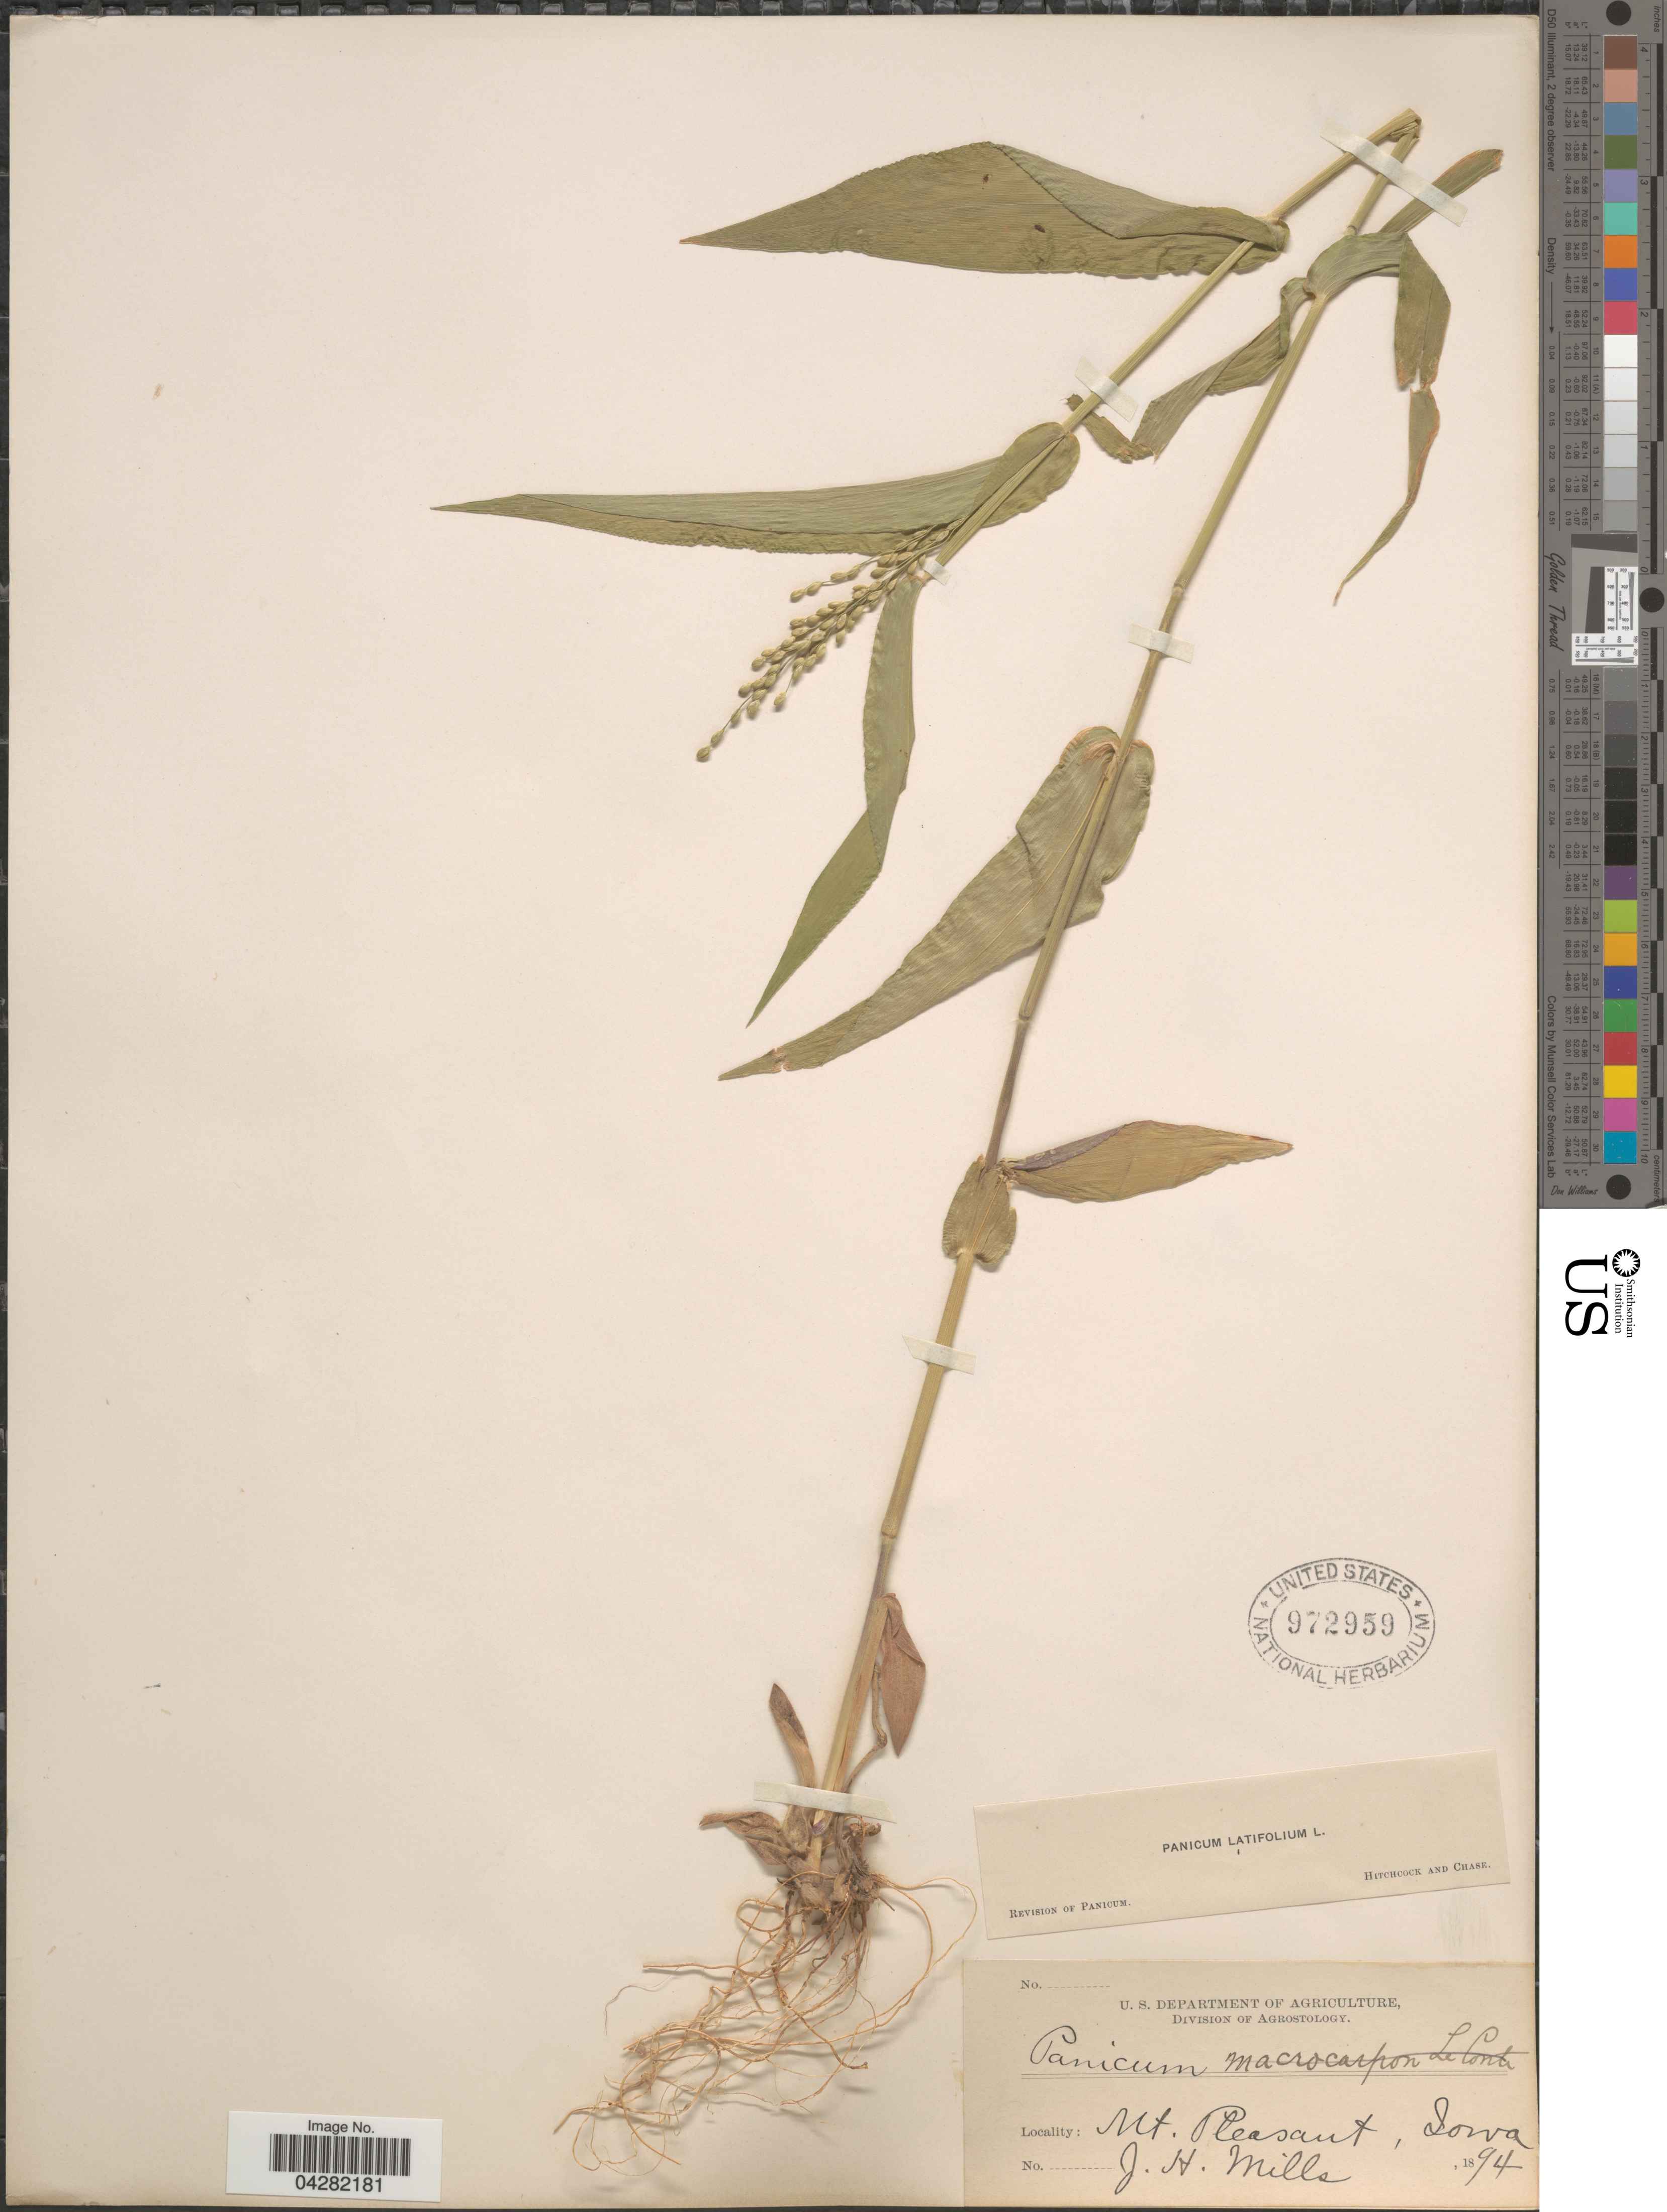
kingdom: Plantae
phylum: Tracheophyta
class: Liliopsida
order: Poales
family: Poaceae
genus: Dichanthelium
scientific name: Dichanthelium latifolium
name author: (L.) Harvill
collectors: J. Mills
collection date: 1894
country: United States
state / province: Iowa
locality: Mt. Pleasant.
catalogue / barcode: US 972959